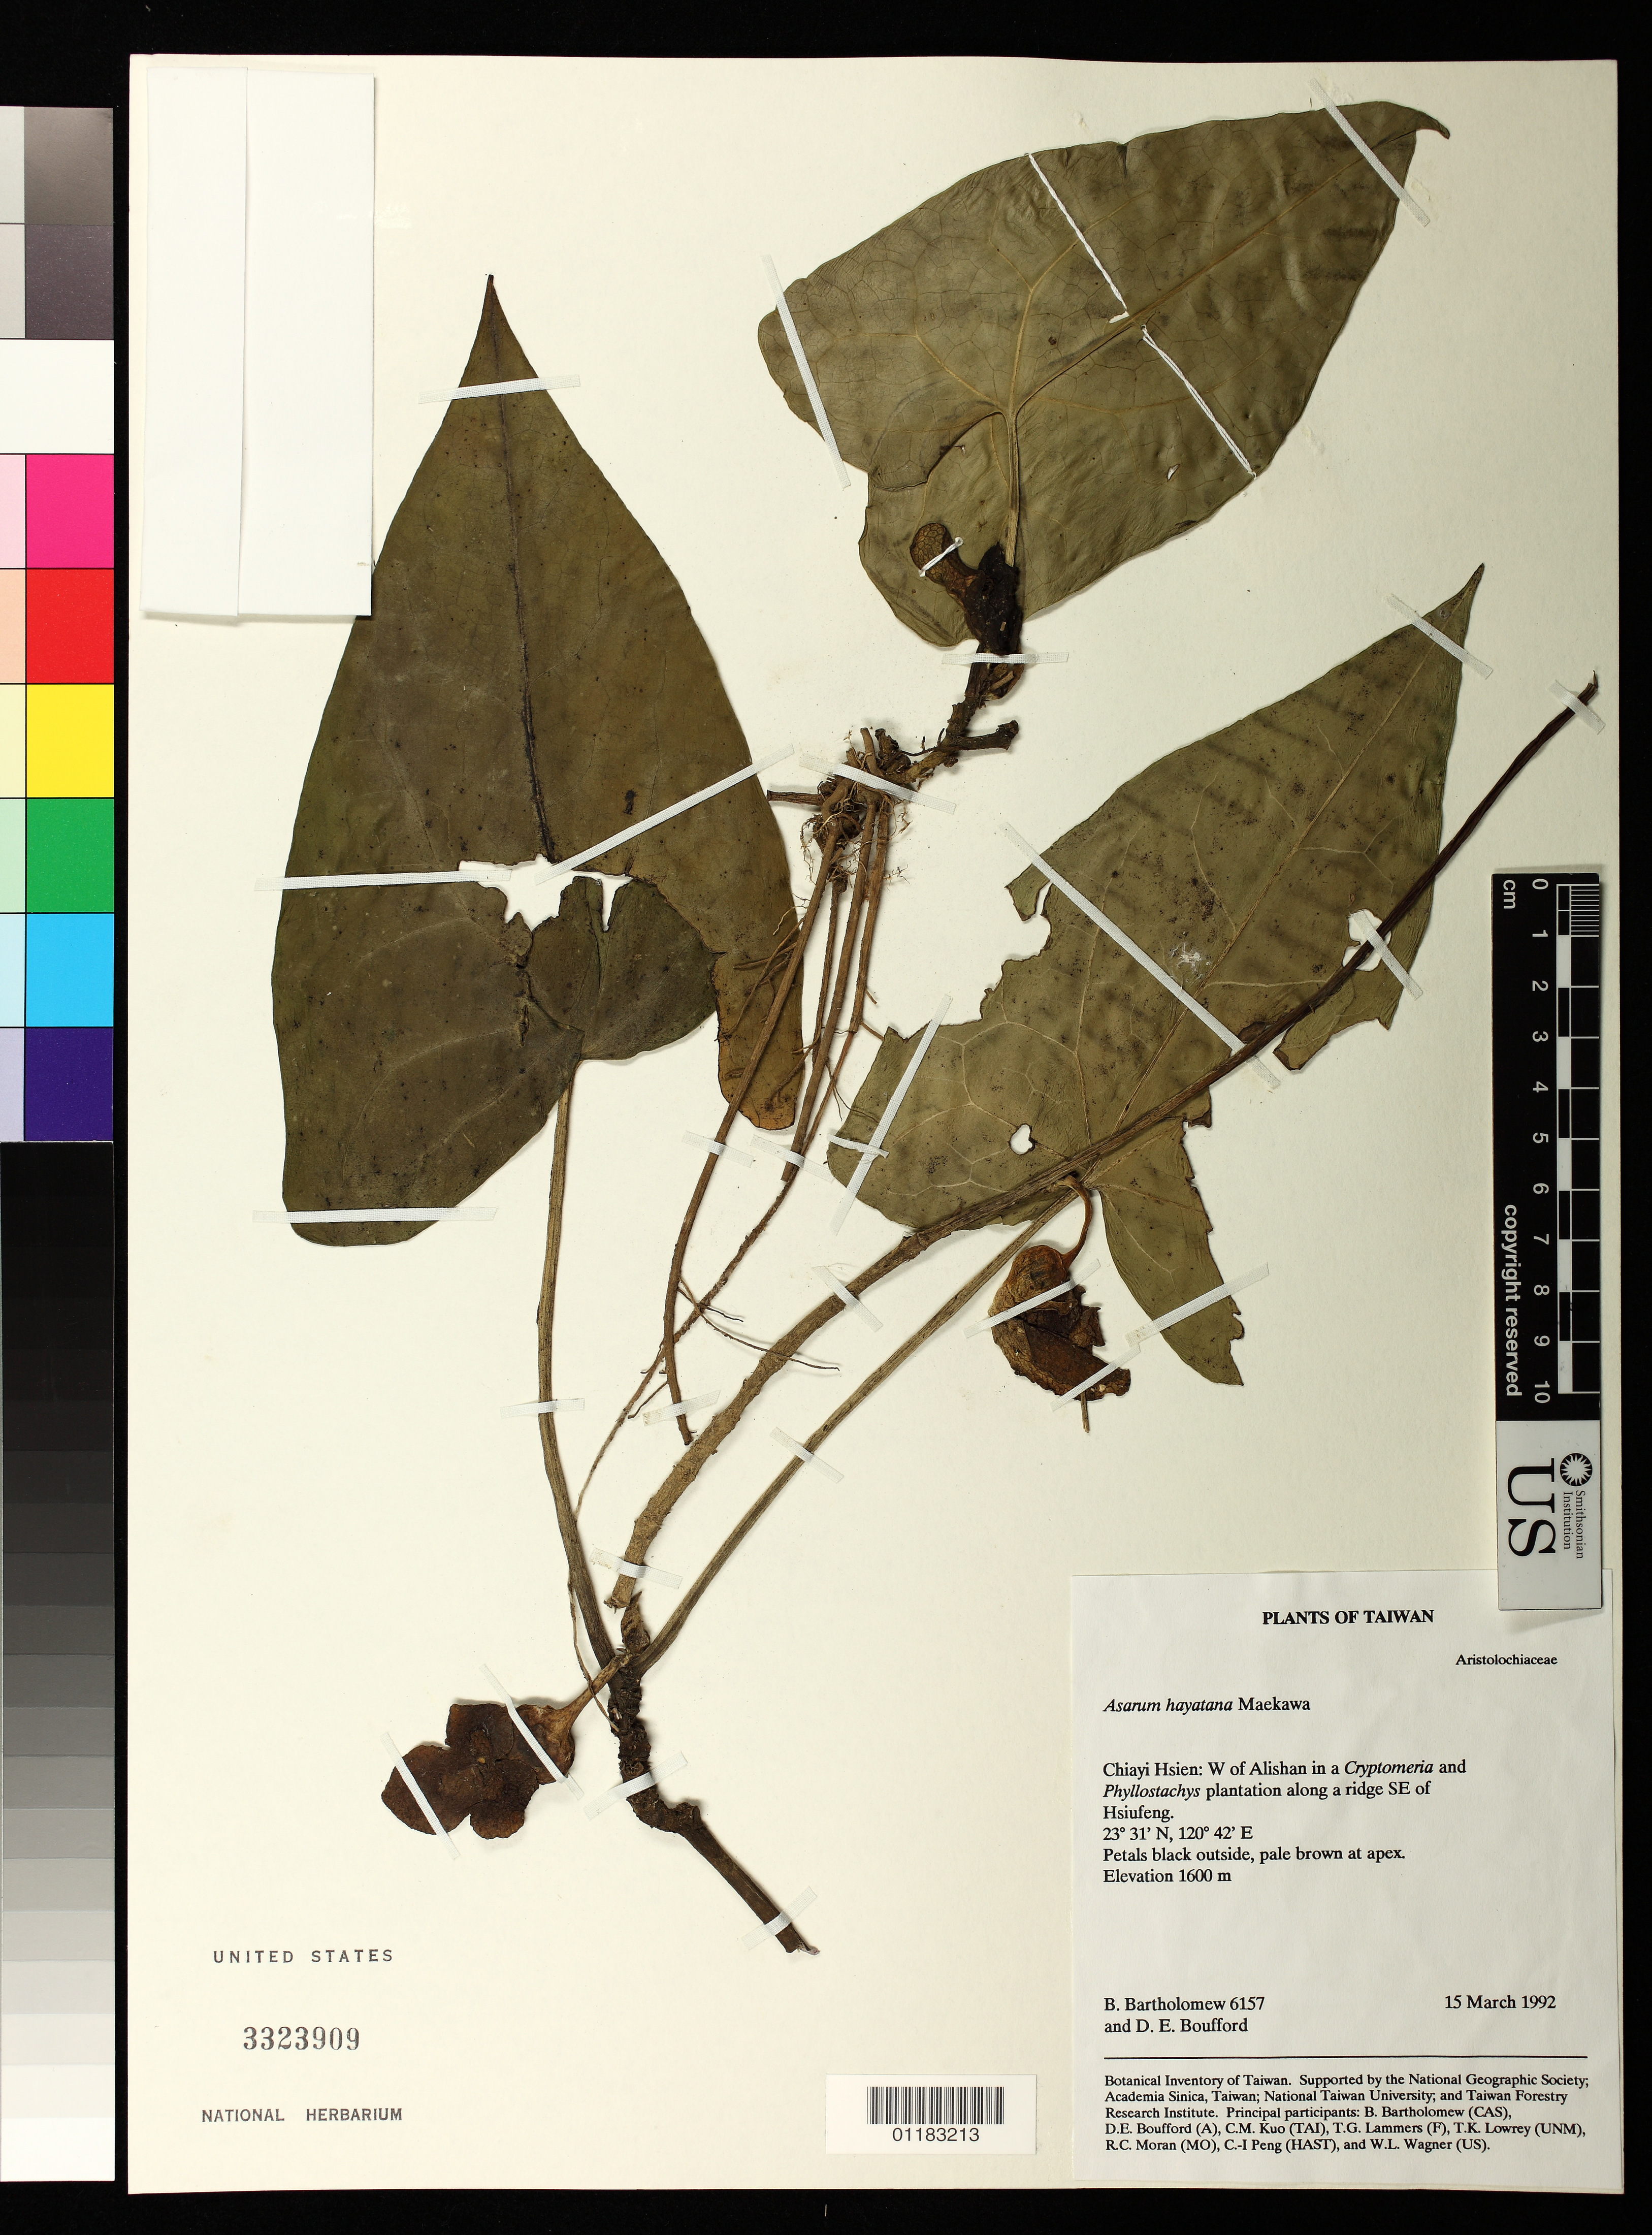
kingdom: Plantae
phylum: Tracheophyta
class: Magnoliopsida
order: Piperales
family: Aristolochiaceae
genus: Asarum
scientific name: Asarum hayatanum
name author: F. Maek.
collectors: B. Bartholomew & D. E. Boufford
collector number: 6157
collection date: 1992-03-15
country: Taiwan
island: Taiwan [Formosa]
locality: Chiayi Hsien: W of Alishan in a Cryptomeria and Phyllostachys plantation along a ridge SE of Hsiufeng [Hsiu-feng].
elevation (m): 1600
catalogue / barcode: US 3323909